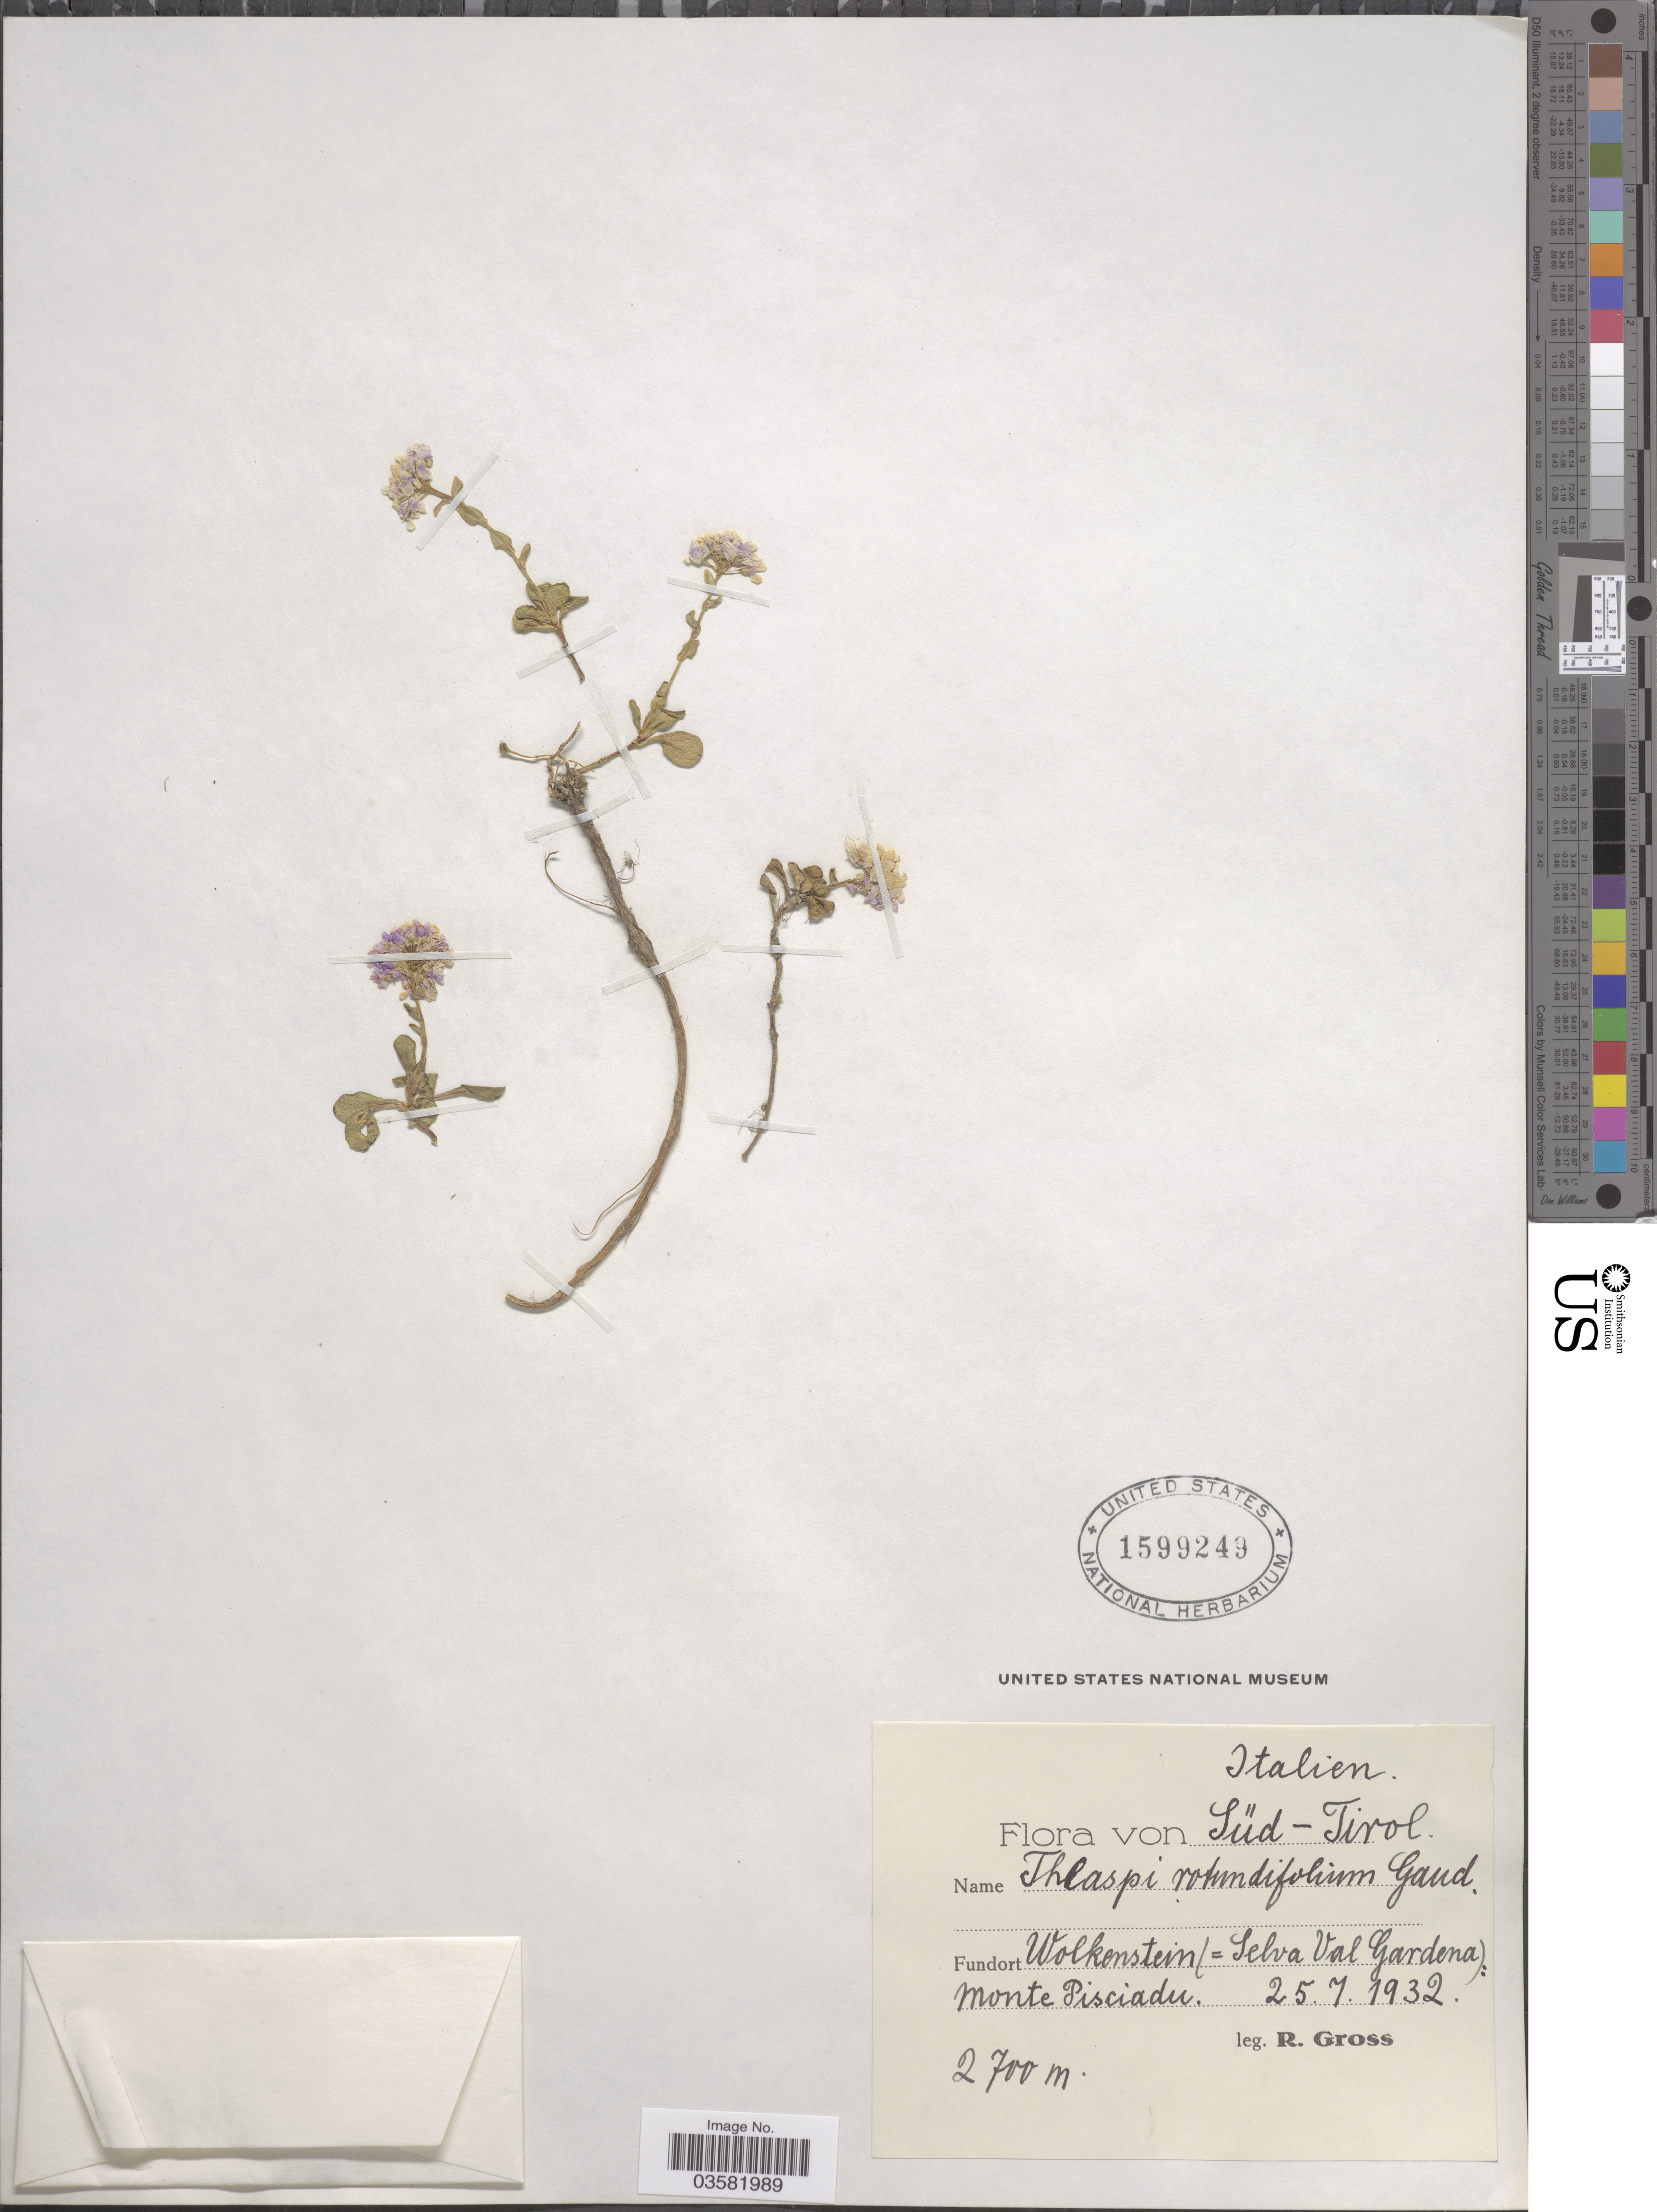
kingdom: Plantae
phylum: Tracheophyta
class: Magnoliopsida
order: Brassicales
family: Brassicaceae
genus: Thlaspi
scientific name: Thlaspi rotundifolium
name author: (L.) Gaudin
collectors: R. Gross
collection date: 1932-07-25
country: Italy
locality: Süd-Tirol. Wolkenstein (=Selva Val Gardena): Monte Pisciadu.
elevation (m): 2700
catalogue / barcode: US 1599249